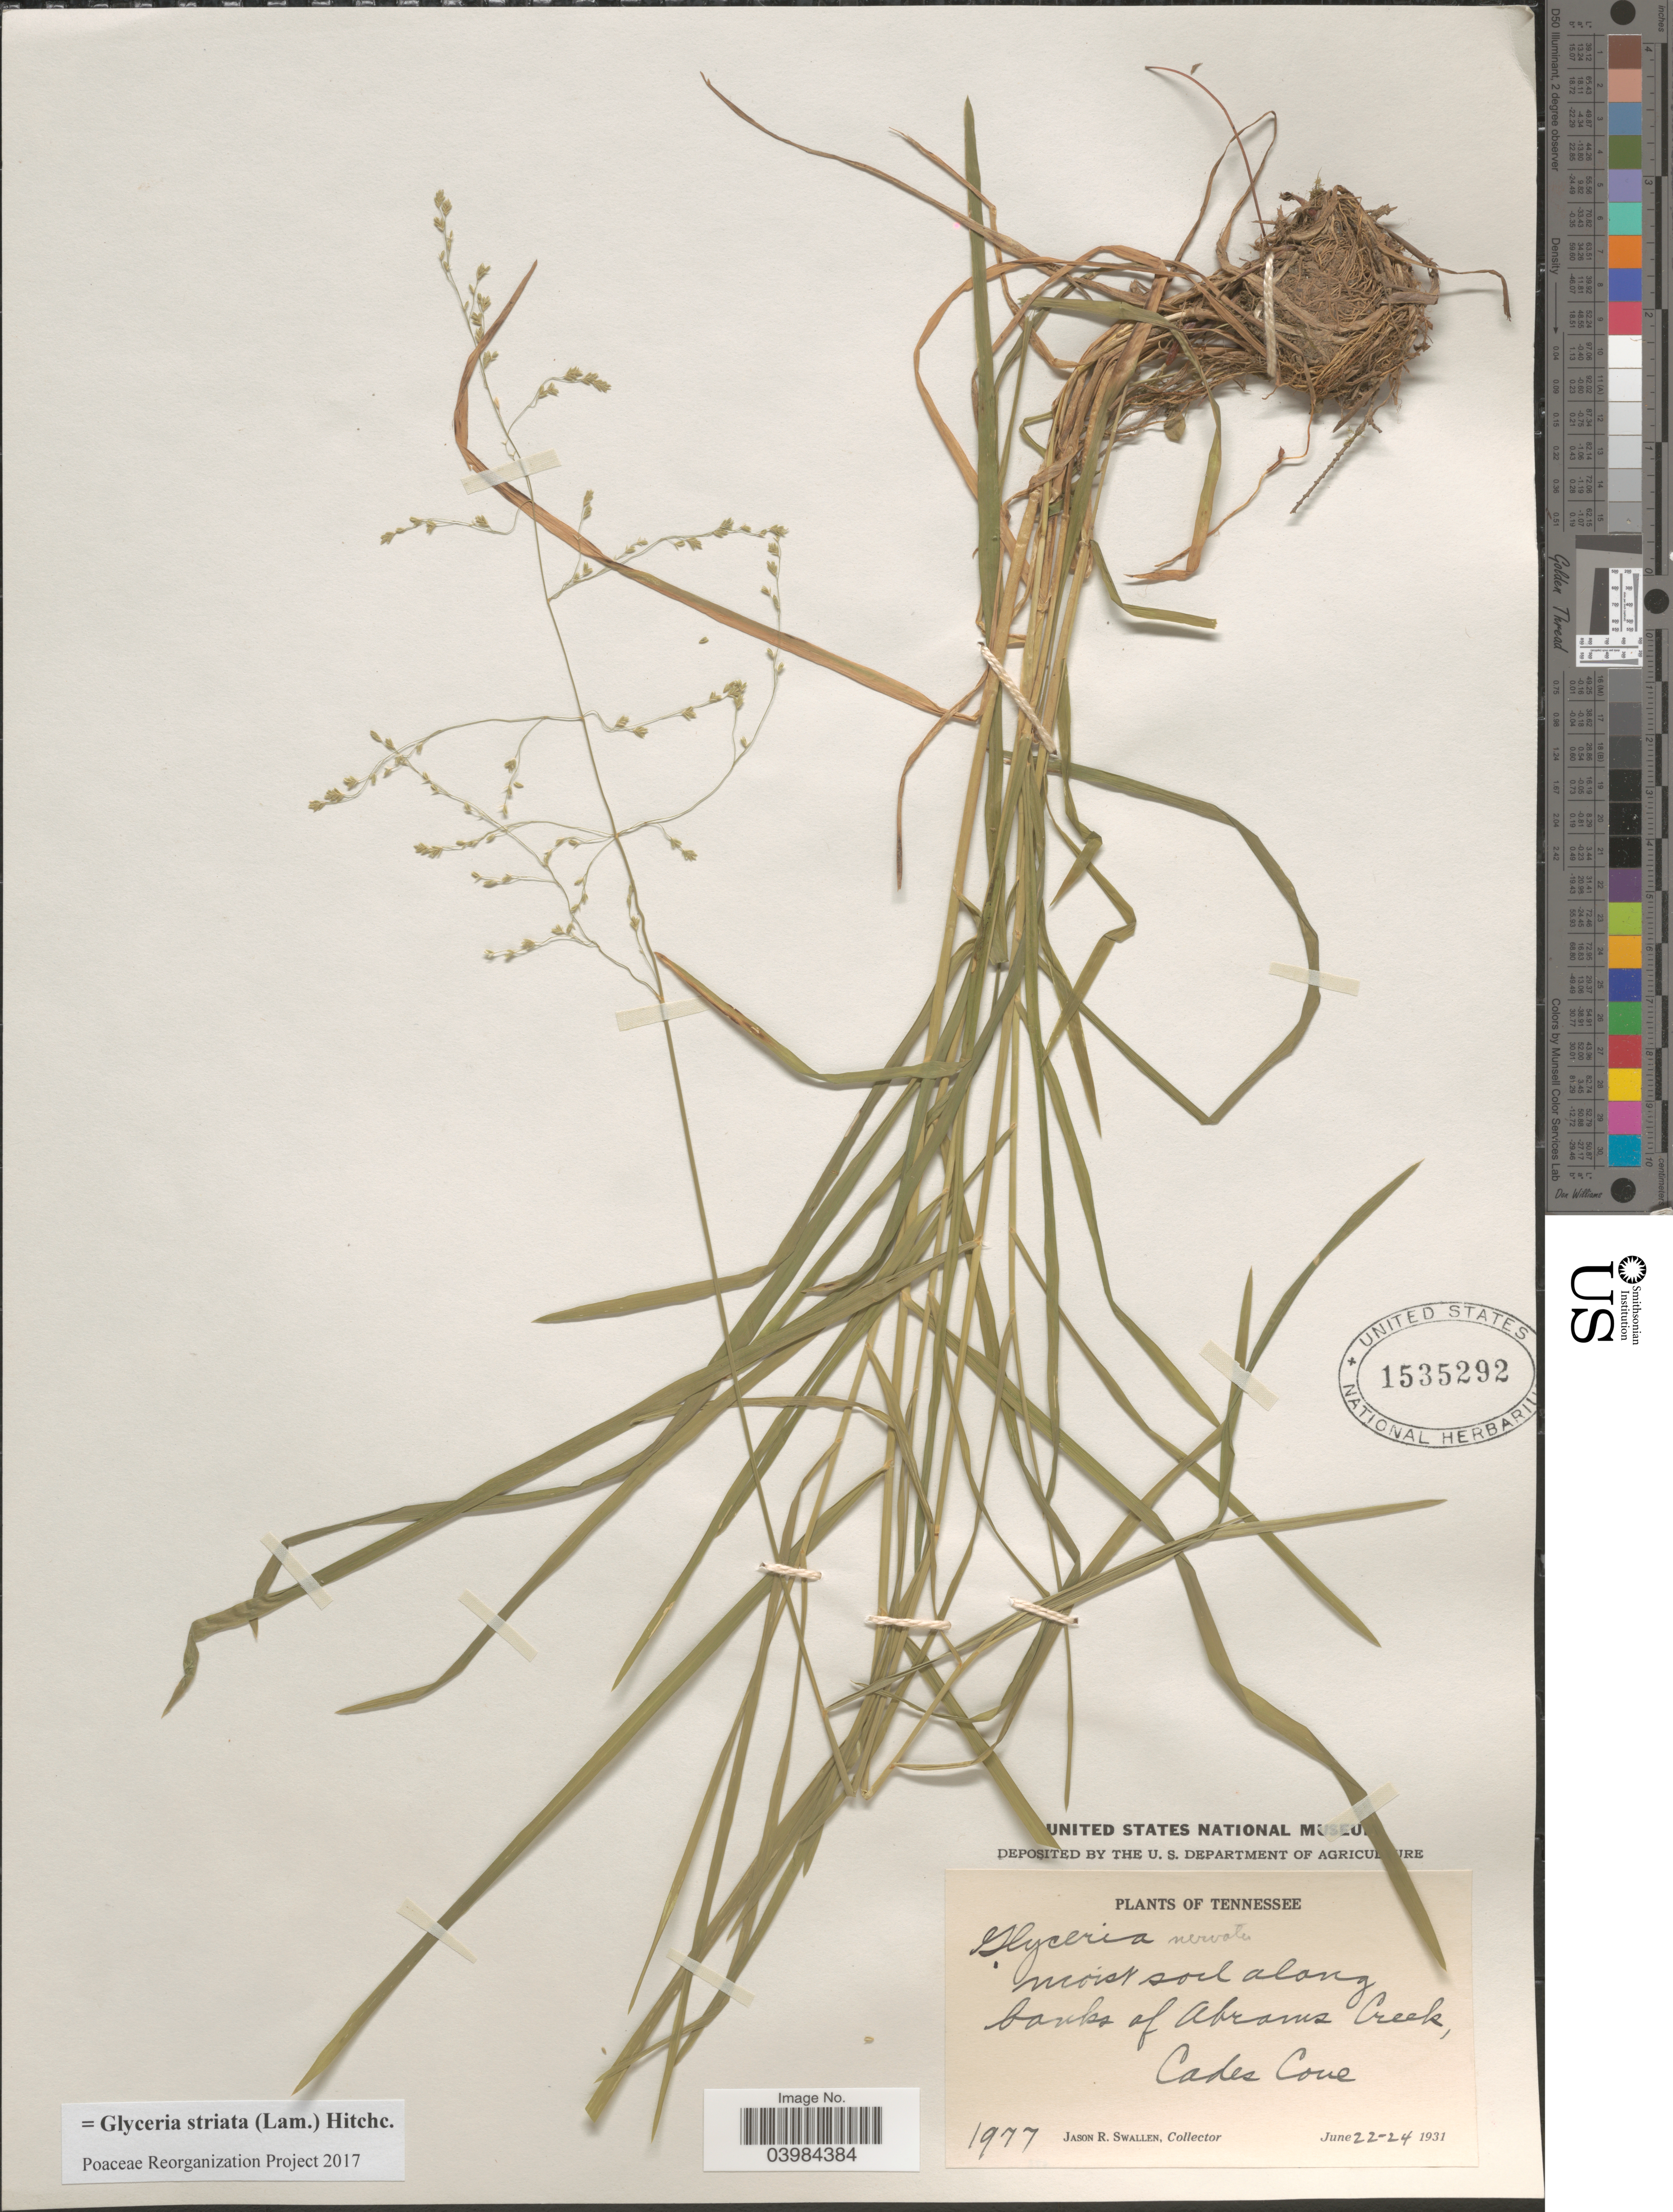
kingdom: Plantae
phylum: Tracheophyta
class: Liliopsida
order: Poales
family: Poaceae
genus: Glyceria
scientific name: Glyceria striata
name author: (Lam.) Hitchc.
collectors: J. R. Swallen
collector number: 1977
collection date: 1931-06-22/1931-06-24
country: United States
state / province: Tennessee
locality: Moist soil along banks of Abrams Creek, Cades Cove.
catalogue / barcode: US 1535292